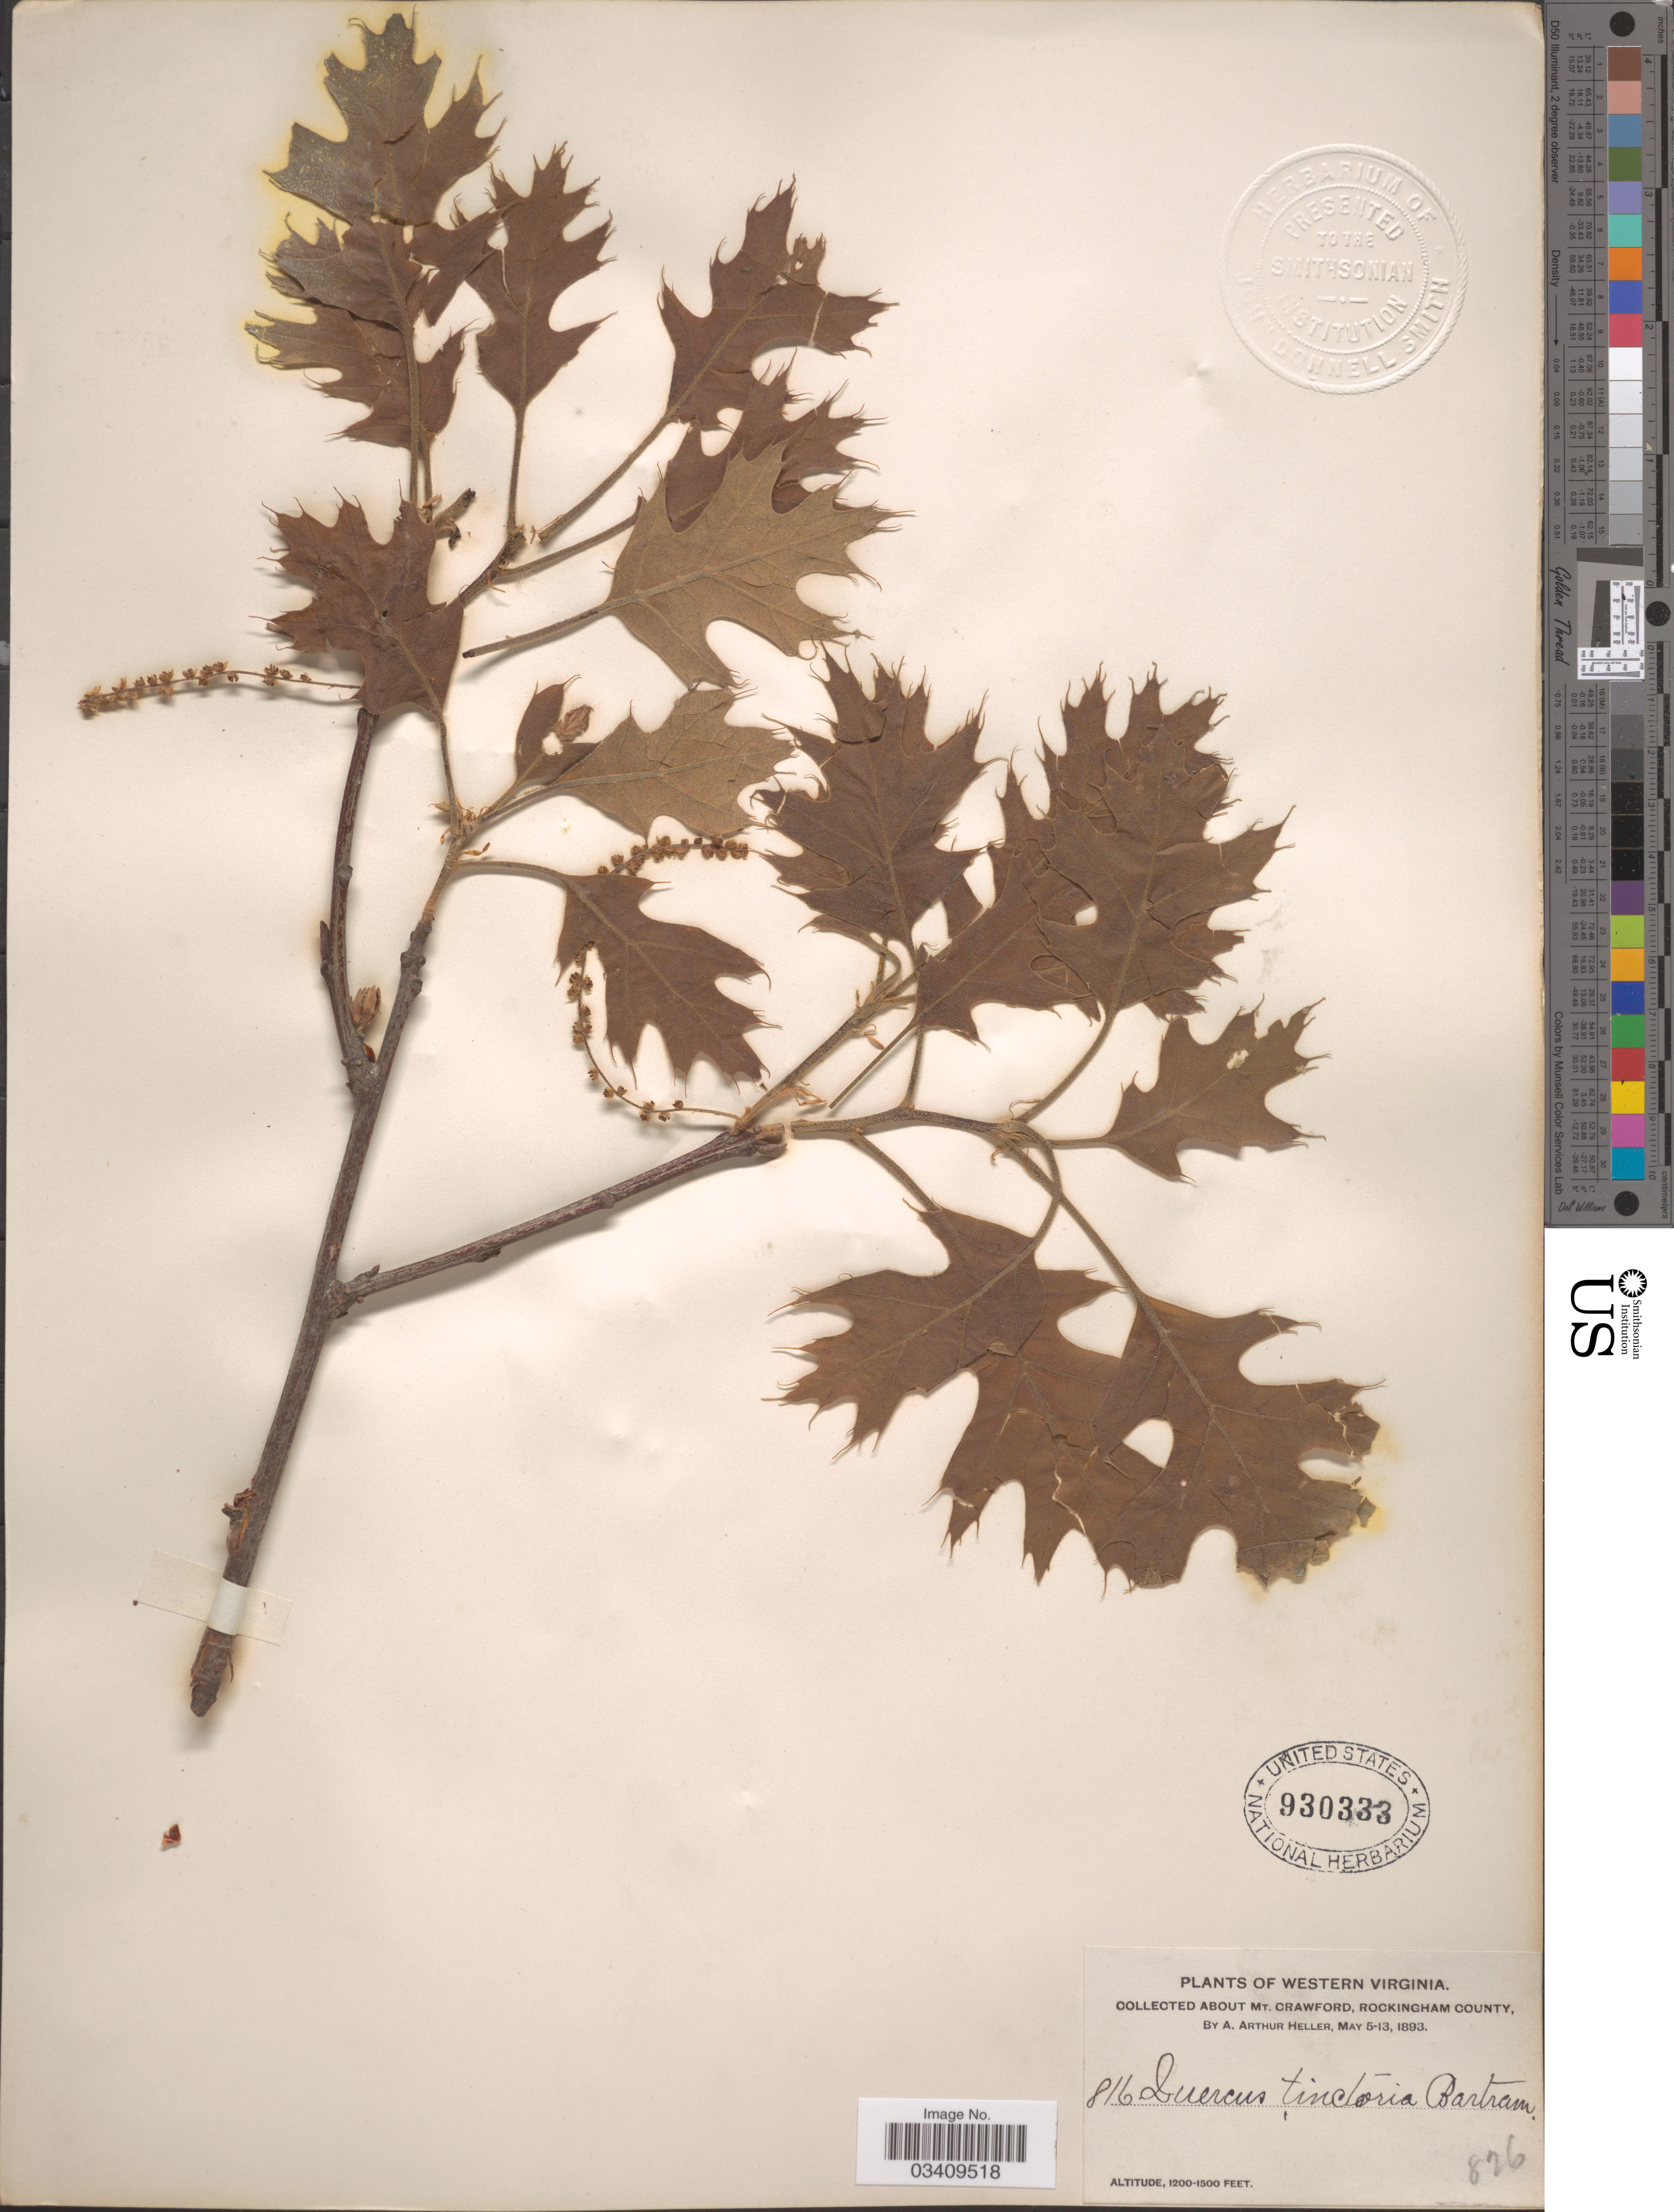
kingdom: Plantae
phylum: Tracheophyta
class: Magnoliopsida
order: Fagales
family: Fagaceae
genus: Quercus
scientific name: Quercus velutina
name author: Lam.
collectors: A. A. Heller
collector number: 816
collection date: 1893-05-05/1893-05-13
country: United States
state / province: Virginia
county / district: Rockingham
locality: Western Virginia. About Mt. Crawford, Rockingham County.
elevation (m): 366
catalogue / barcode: US 930333